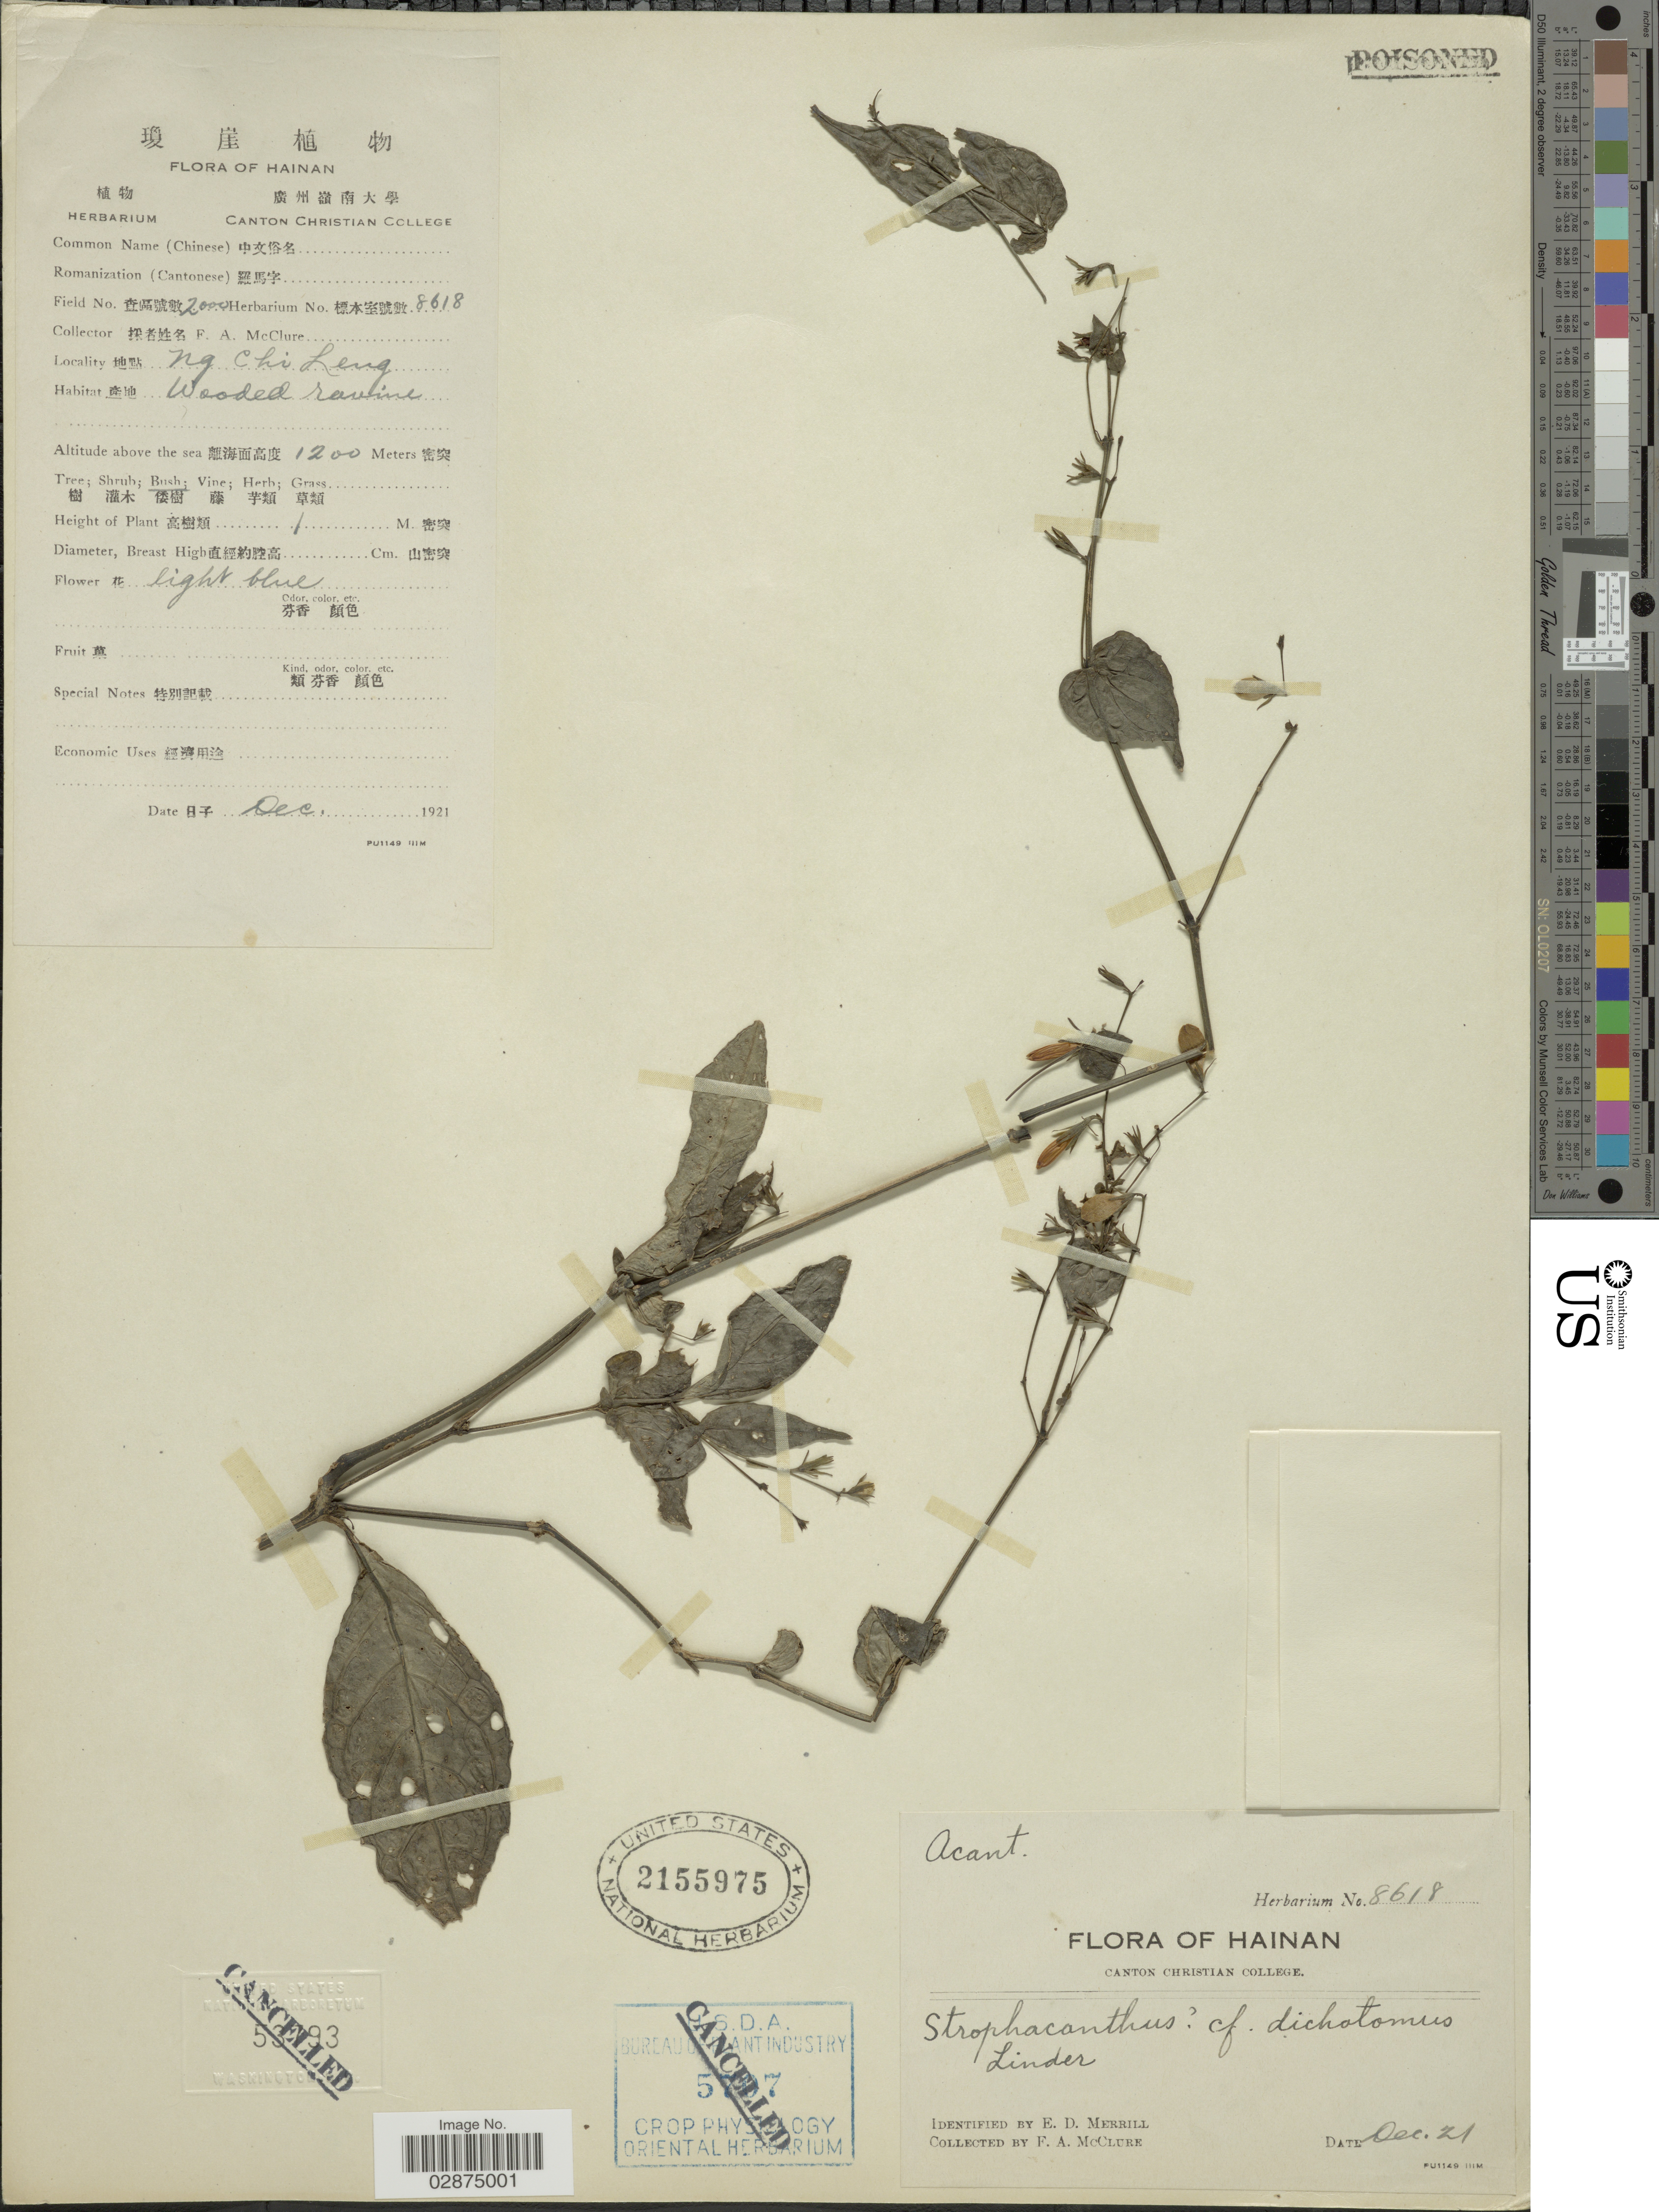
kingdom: Plantae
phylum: Tracheophyta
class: Magnoliopsida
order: Lamiales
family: Acanthaceae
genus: Strophacanthus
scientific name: Strophacanthus sp.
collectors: F. A. McClure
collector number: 8618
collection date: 1921-12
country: China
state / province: Hainan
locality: Ng Chi Leng.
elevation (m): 1200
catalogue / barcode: US 2155975